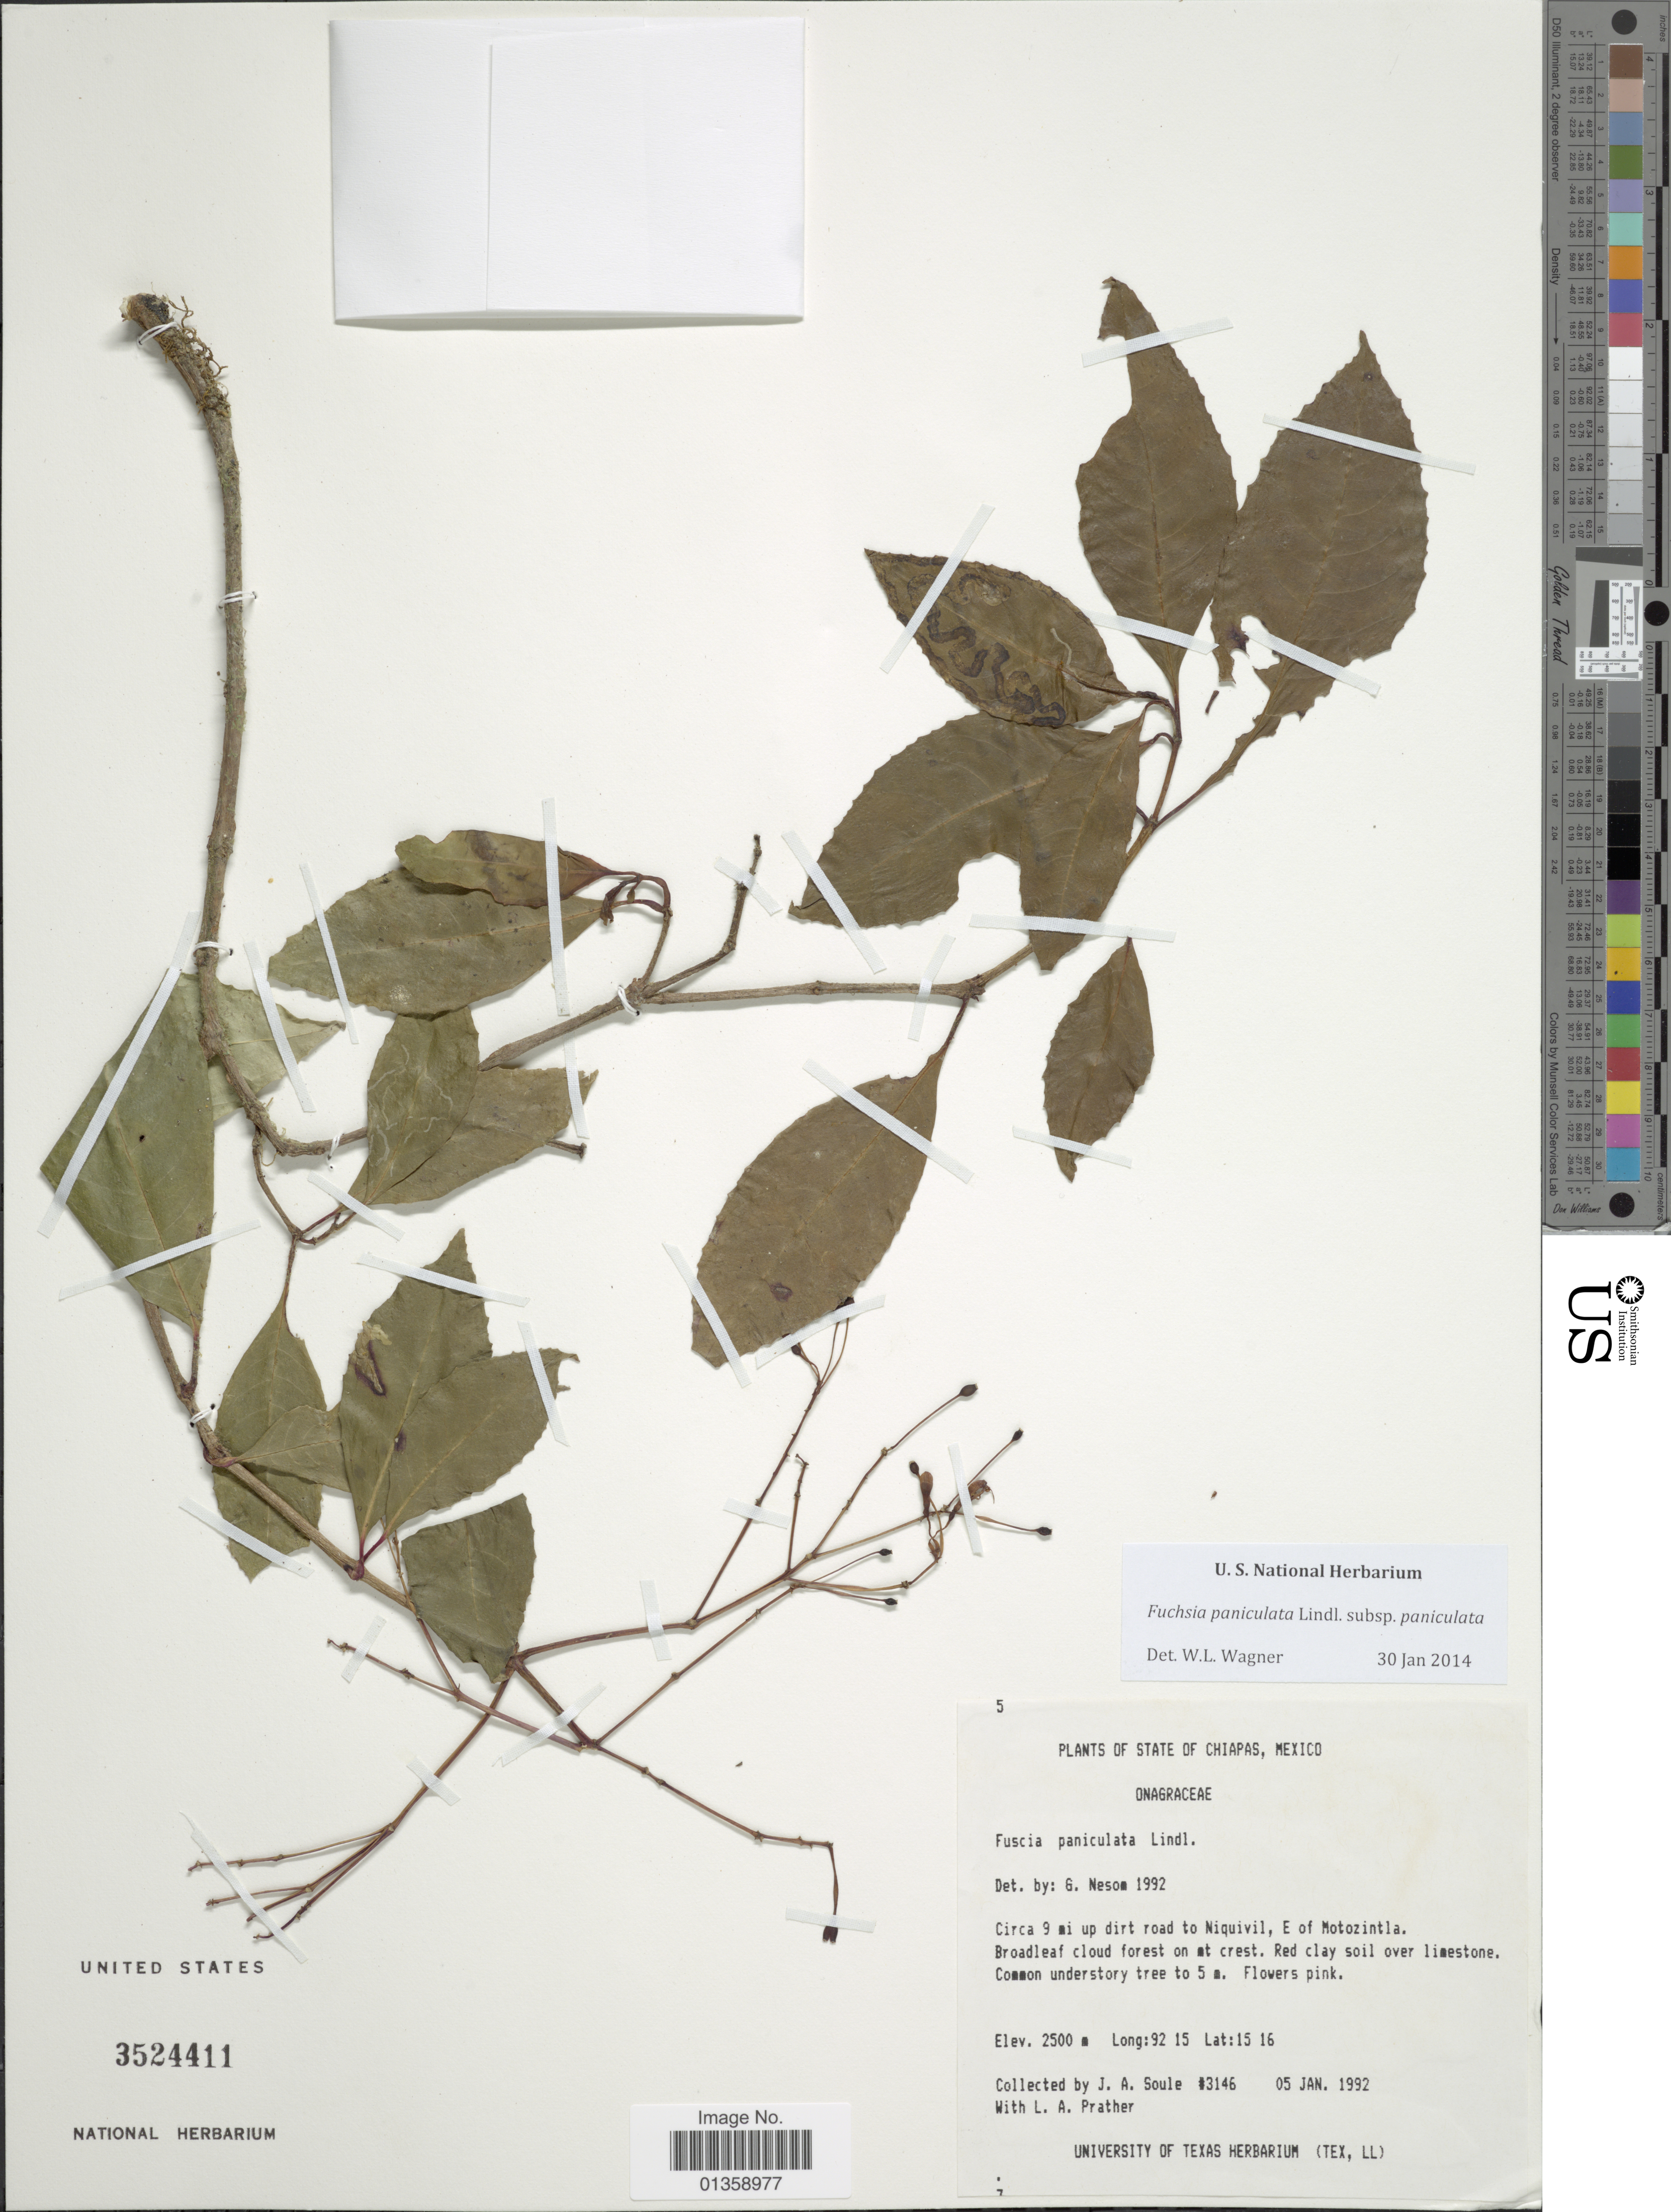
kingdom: Plantae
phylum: Tracheophyta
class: Magnoliopsida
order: Myrtales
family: Onagraceae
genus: Fuchsia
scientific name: Fuchsia paniculata subsp. paniculata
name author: Lindl.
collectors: J. Soule & L. A. Prather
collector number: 3146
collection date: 1992-01-05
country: Mexico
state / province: Chiapas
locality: Circa 9 mi up dirt road to Niquivil, E of Motozintla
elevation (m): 2500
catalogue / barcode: US 3524411